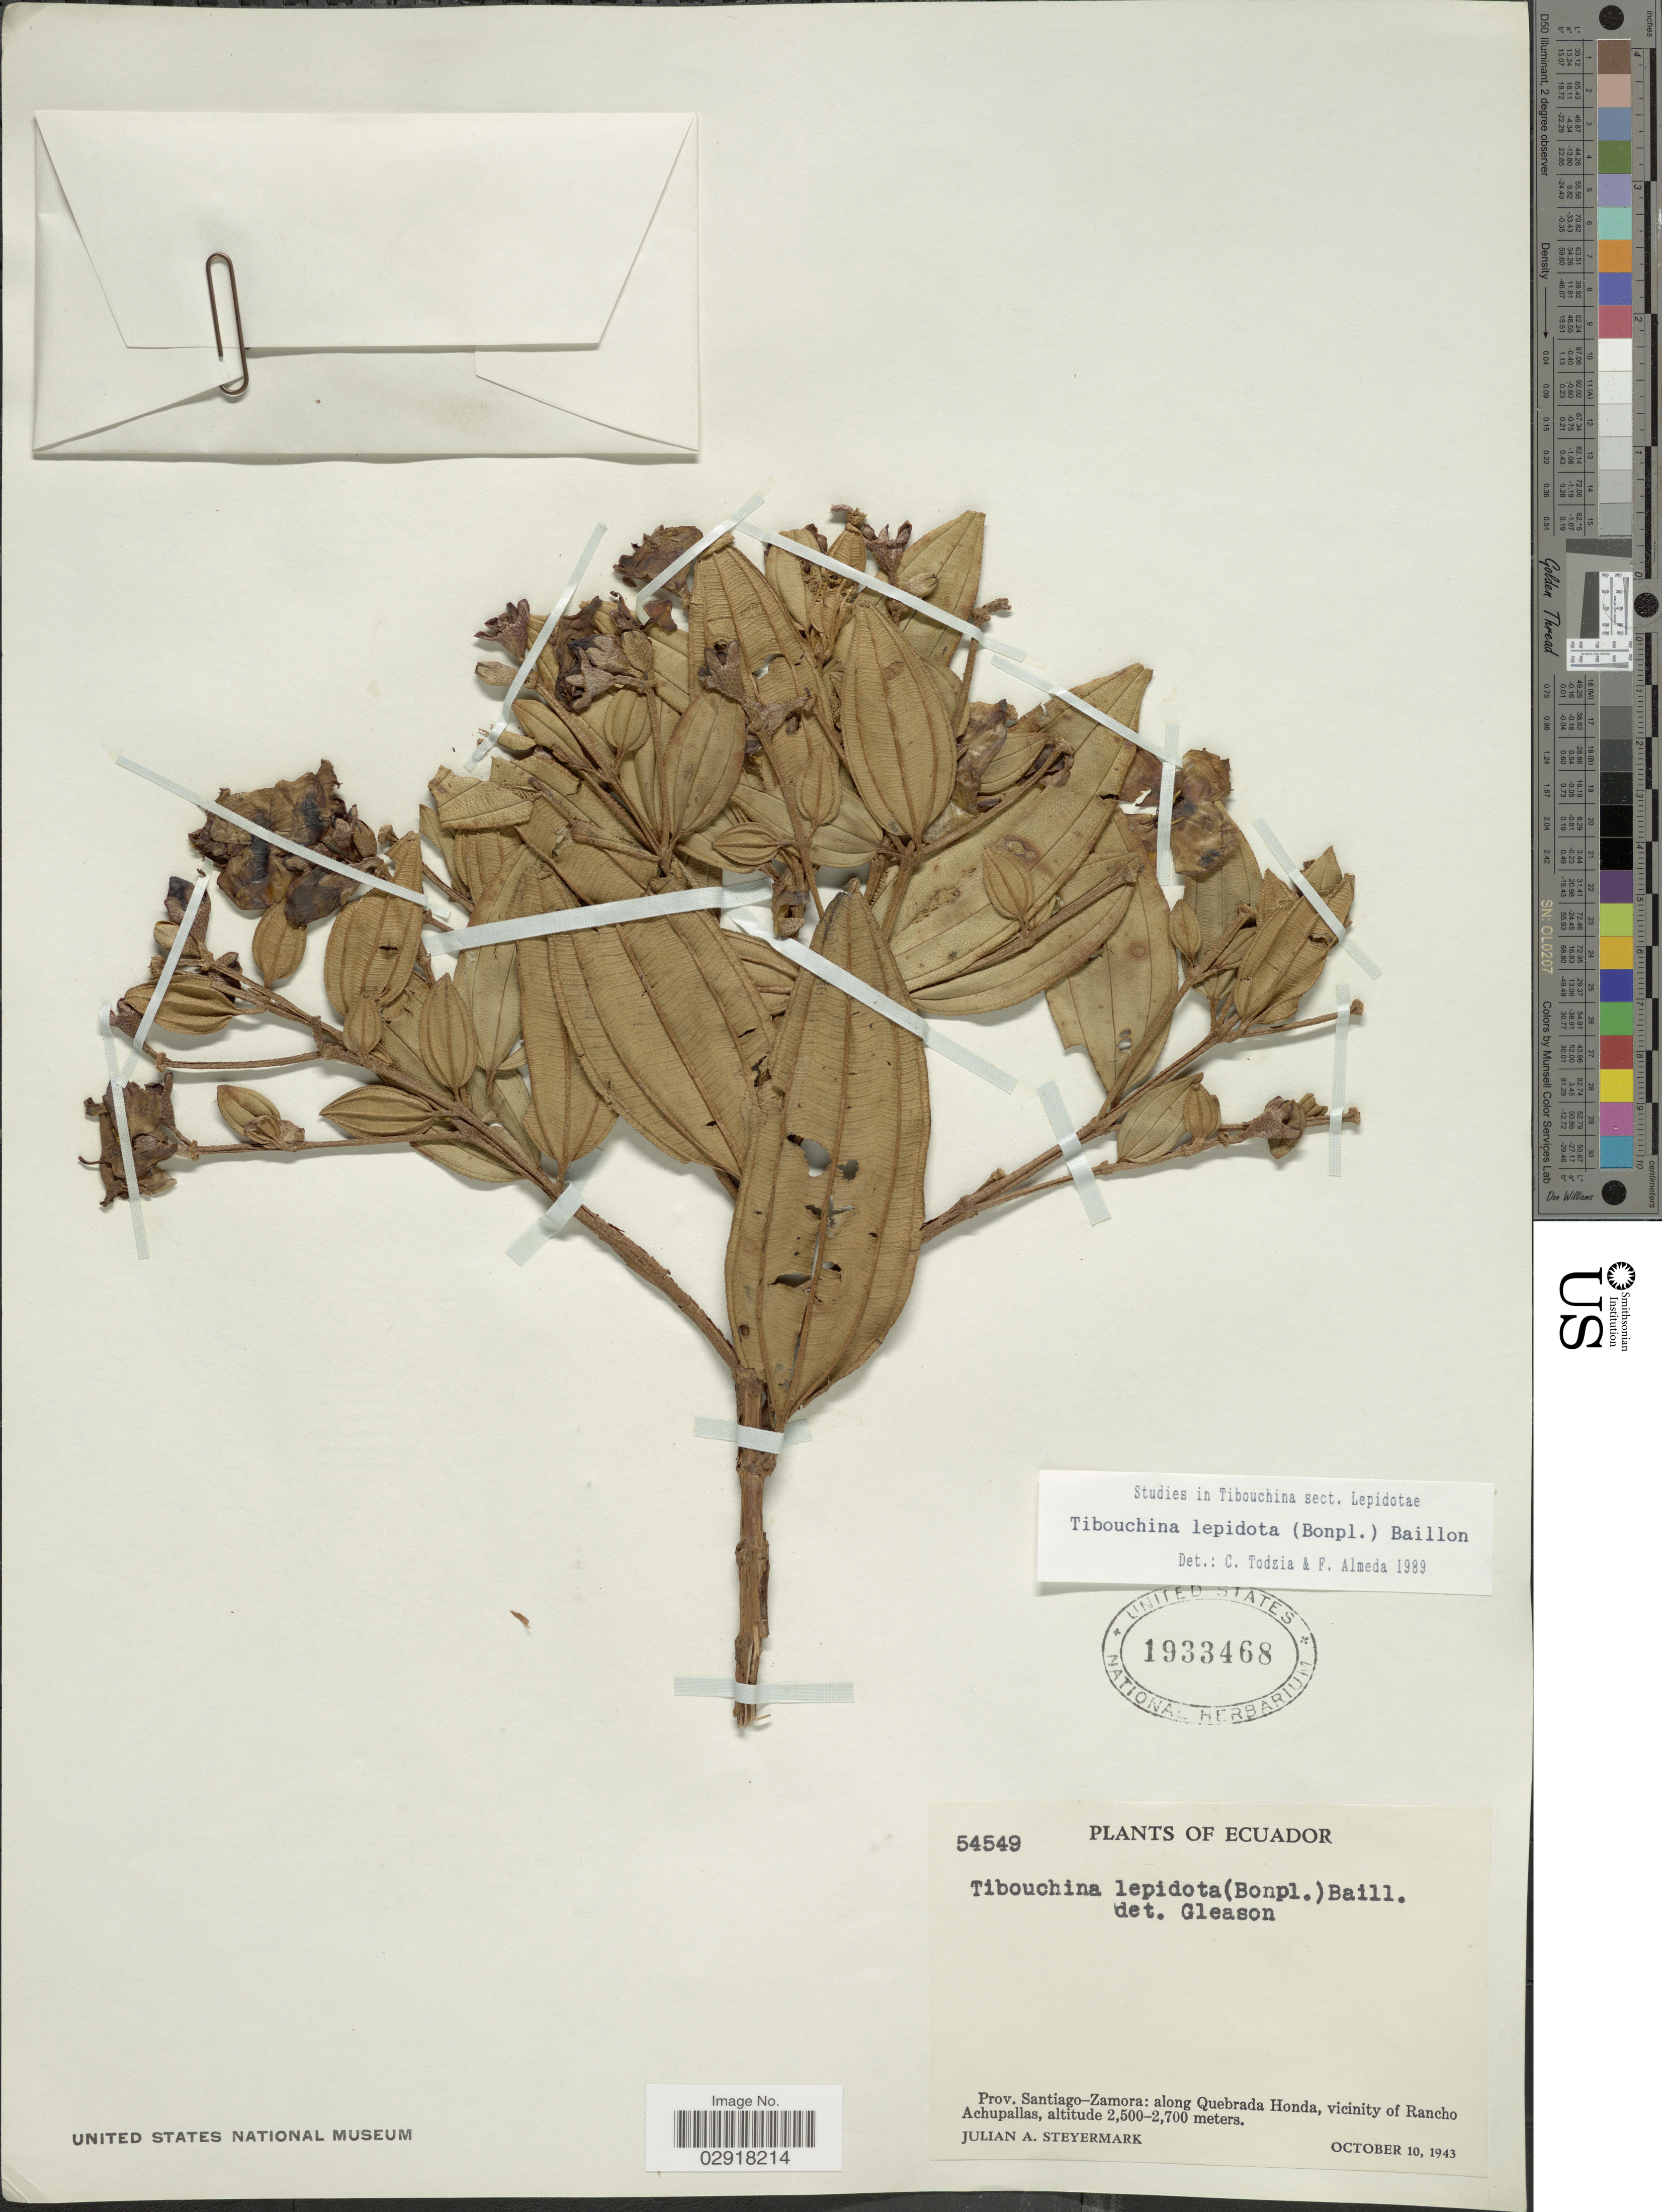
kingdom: Plantae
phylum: Tracheophyta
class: Magnoliopsida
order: Myrtales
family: Melastomataceae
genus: Andesanthus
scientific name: Andesanthus lepidotus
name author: (Humb. & Bonpl.) P.J.F. Guim. & Michelang.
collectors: J. Steyermark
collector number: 54549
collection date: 1943-10-10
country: Ecuador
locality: Prov. Santiago-Zamora: along Quebrada Honda, vicinity of Rancho Achupallas.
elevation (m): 2500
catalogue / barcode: US 1933468